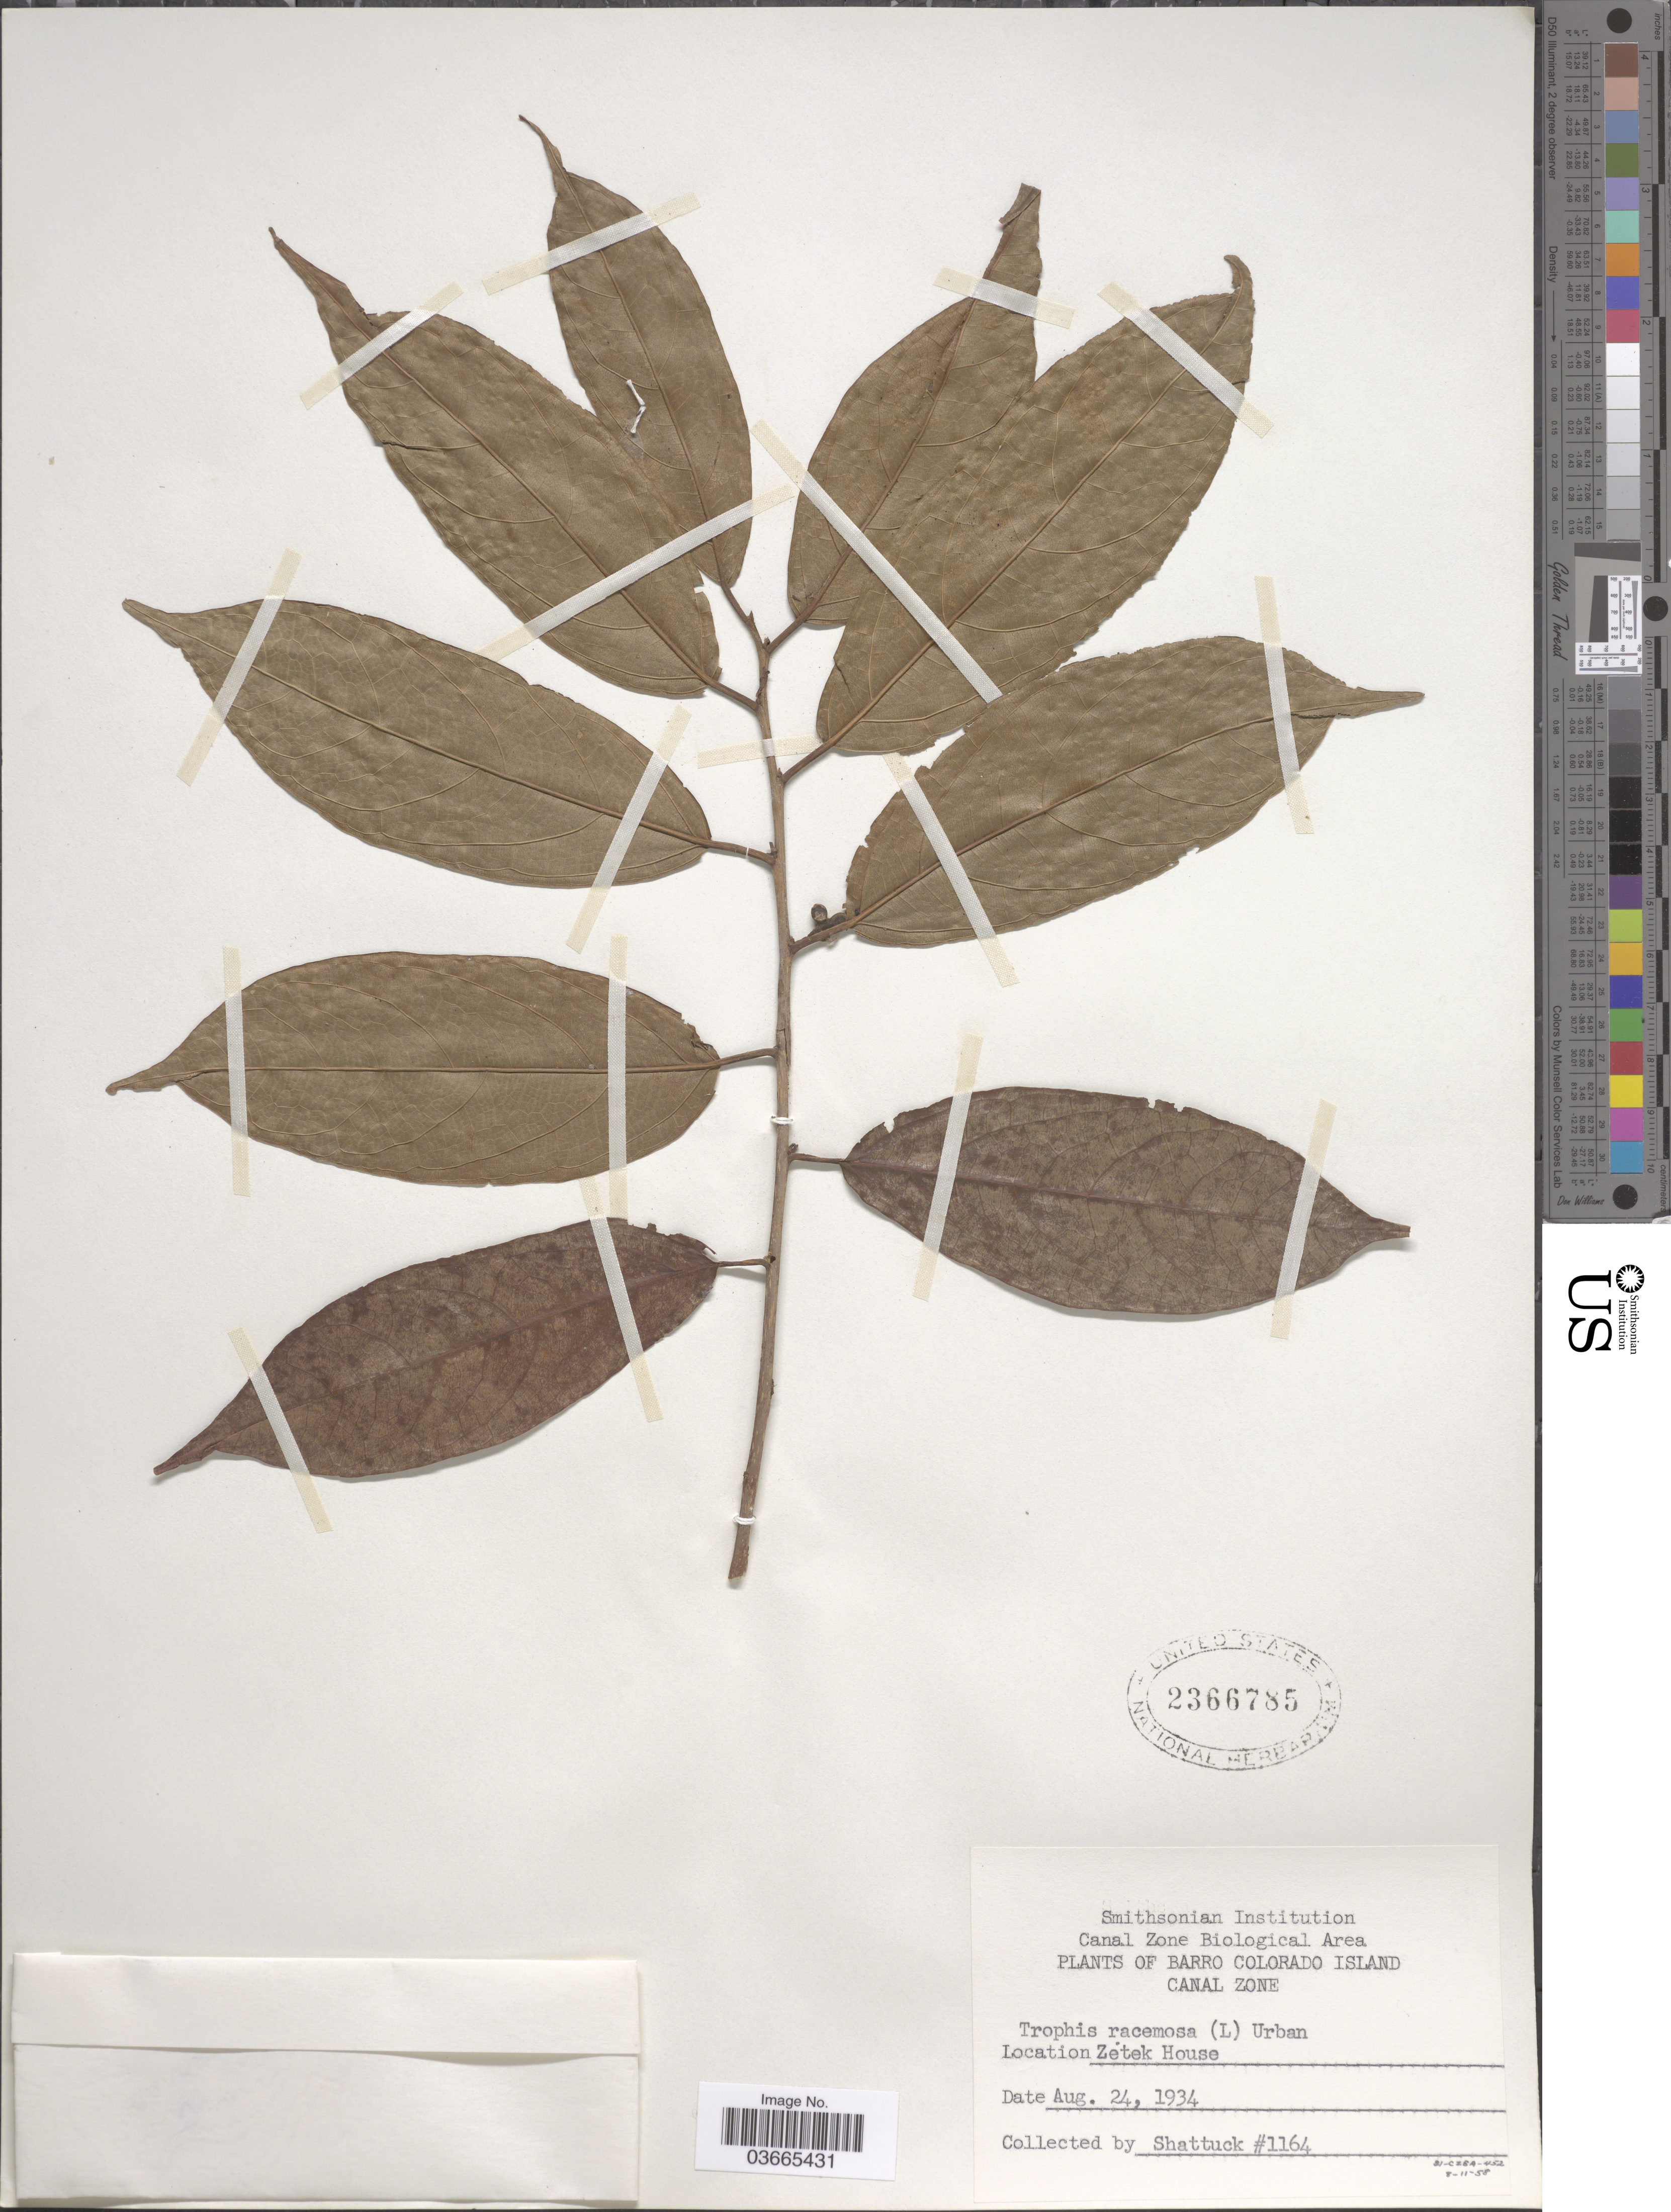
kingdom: Plantae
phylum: Tracheophyta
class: Magnoliopsida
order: Rosales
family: Moraceae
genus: Trophis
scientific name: Trophis racemosa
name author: (L.) Urb.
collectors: Shattuck, --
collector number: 1164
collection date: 1934-08-24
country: Panama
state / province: Panamá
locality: Barro Colorado Island. Canal Zone. Zetek House.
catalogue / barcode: US 2366785